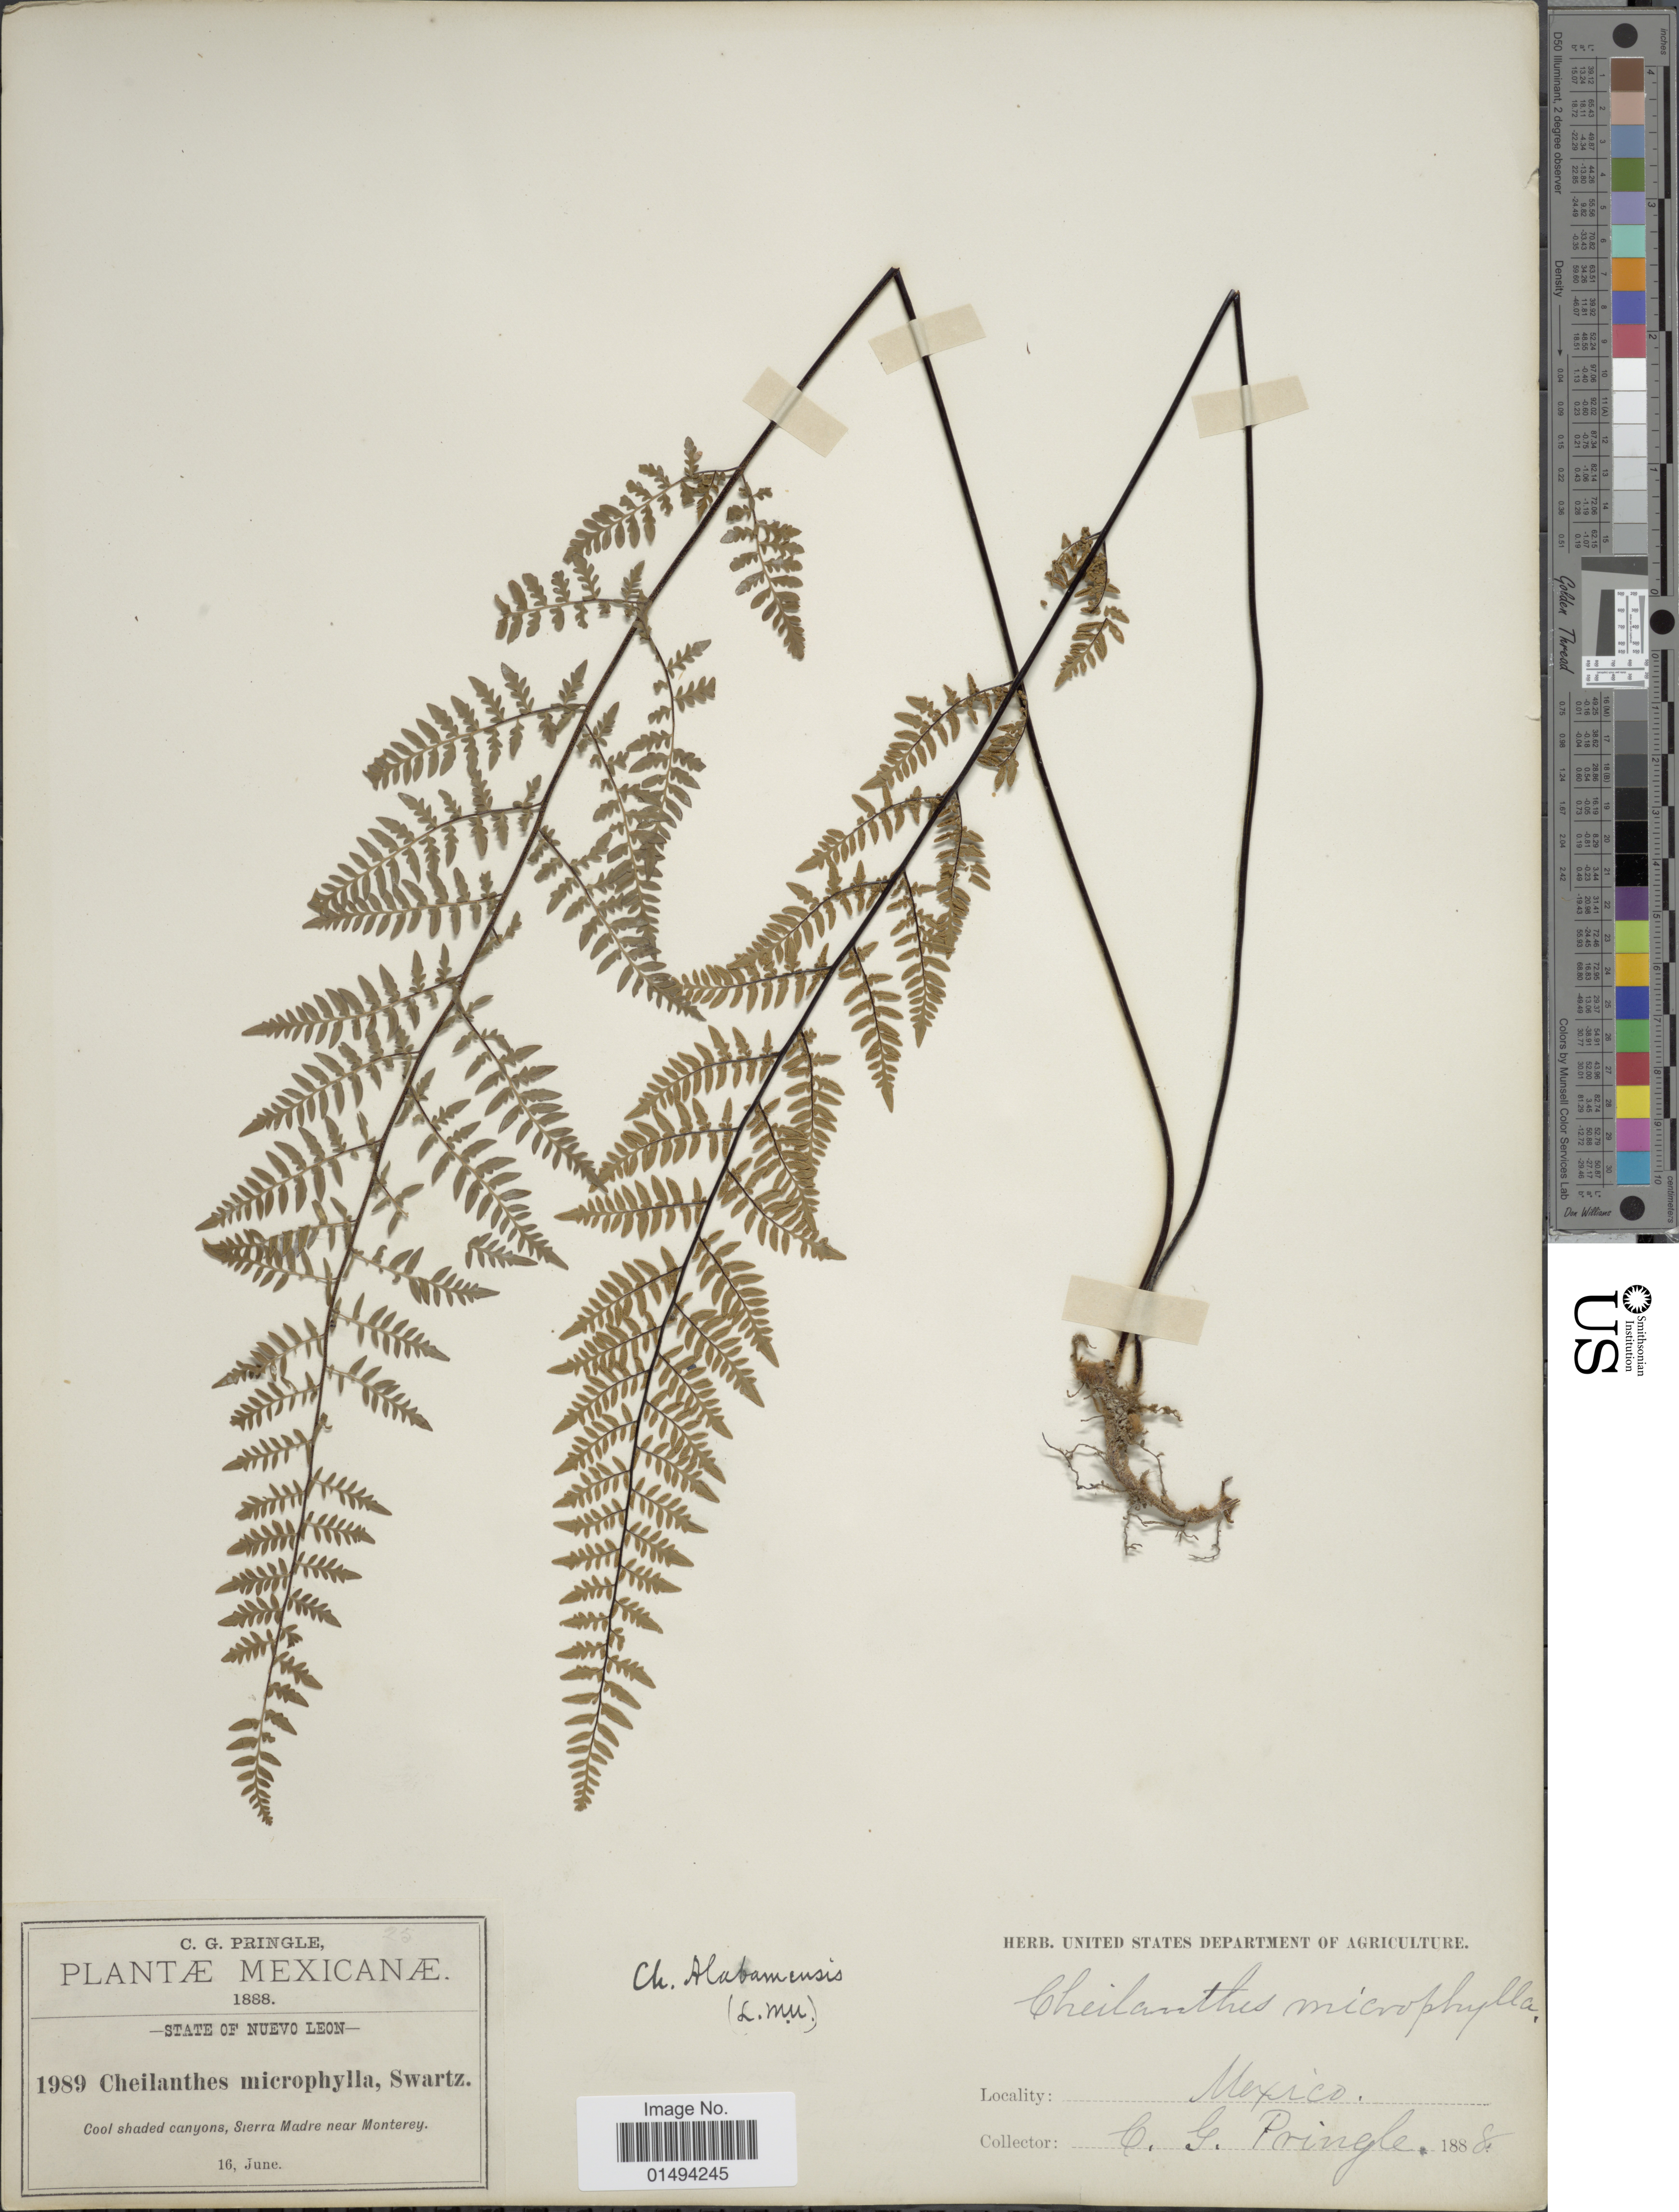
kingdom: Plantae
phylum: Tracheophyta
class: Polypodiopsida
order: Polypodiales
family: Pteridaceae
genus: Myriopteris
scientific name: Myriopteris alabamensis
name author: (Buckley) Grusz & Windham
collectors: C. G. Pringle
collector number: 1989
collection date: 1888-06-16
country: Mexico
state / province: Nuevo León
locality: Cool shaded canyons, Sierra Madre near Monterey